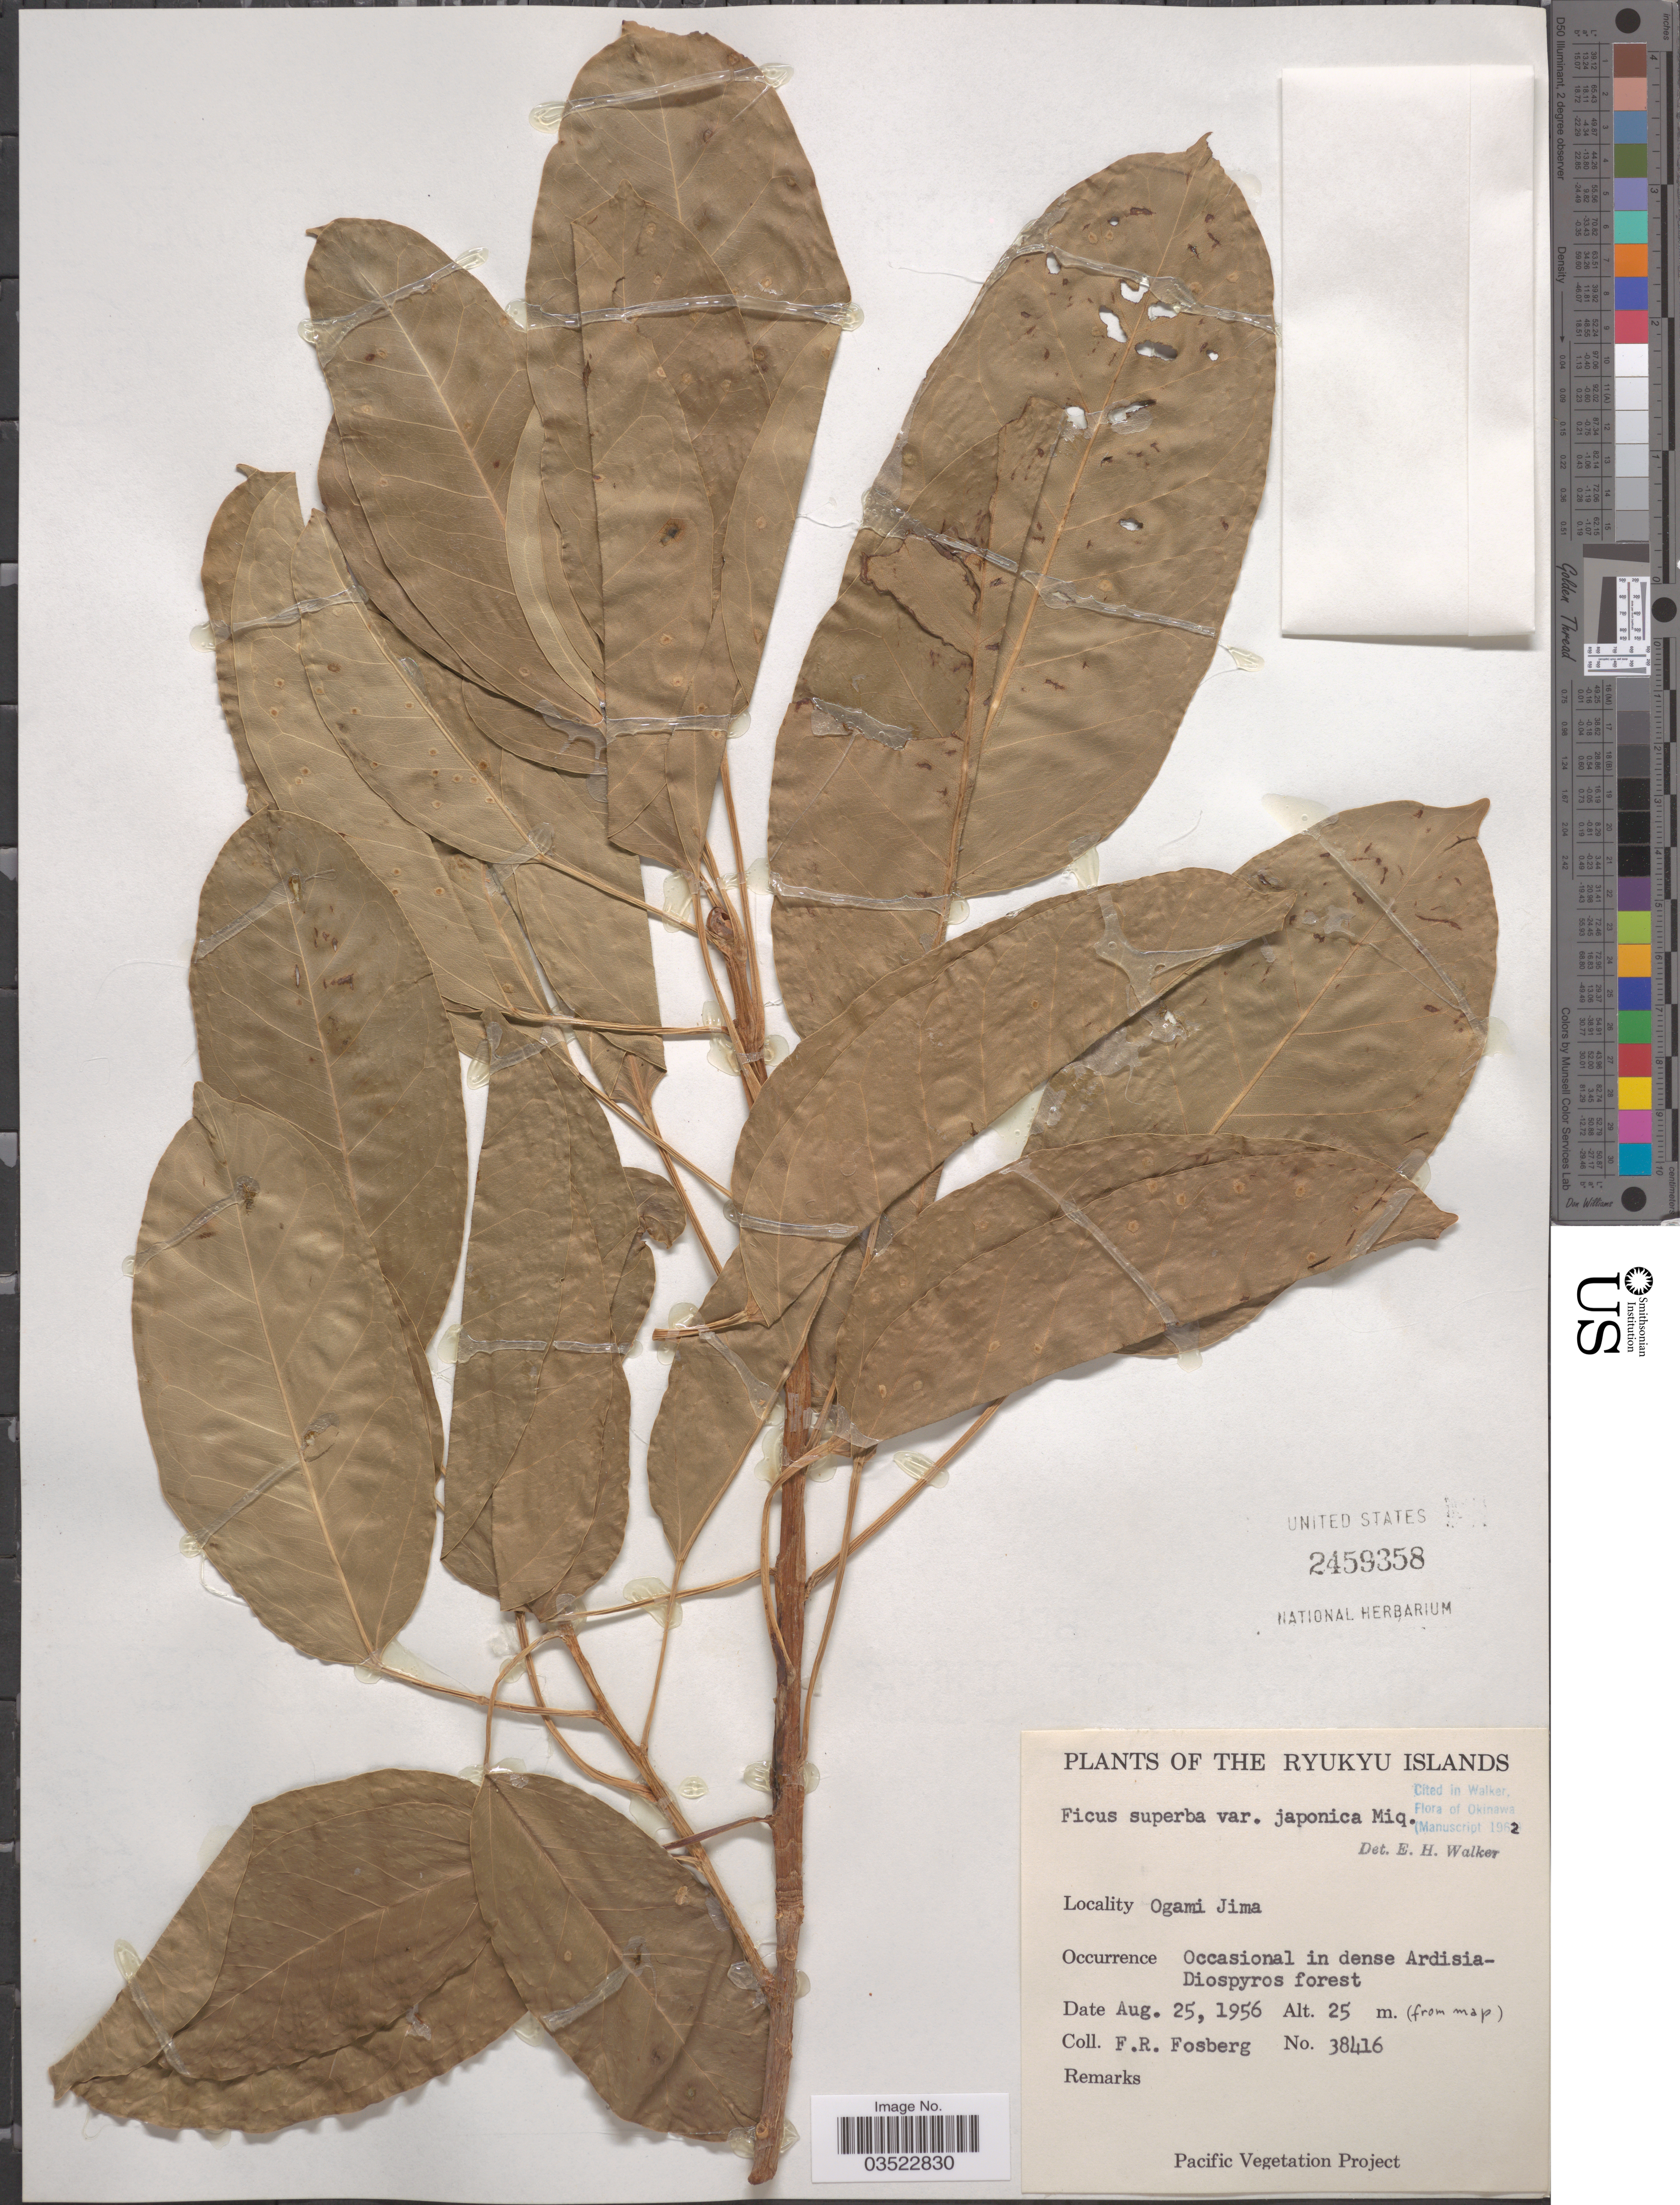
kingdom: Plantae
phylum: Tracheophyta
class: Magnoliopsida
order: Rosales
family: Moraceae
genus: Ficus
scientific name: Ficus superba var. japonica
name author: Miq.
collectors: F. R. Fosberg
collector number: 38416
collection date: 1956-08-25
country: Japan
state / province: Okinawa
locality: Ryukyu Islands. Ogami Jima.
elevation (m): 25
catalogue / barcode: US 2459358